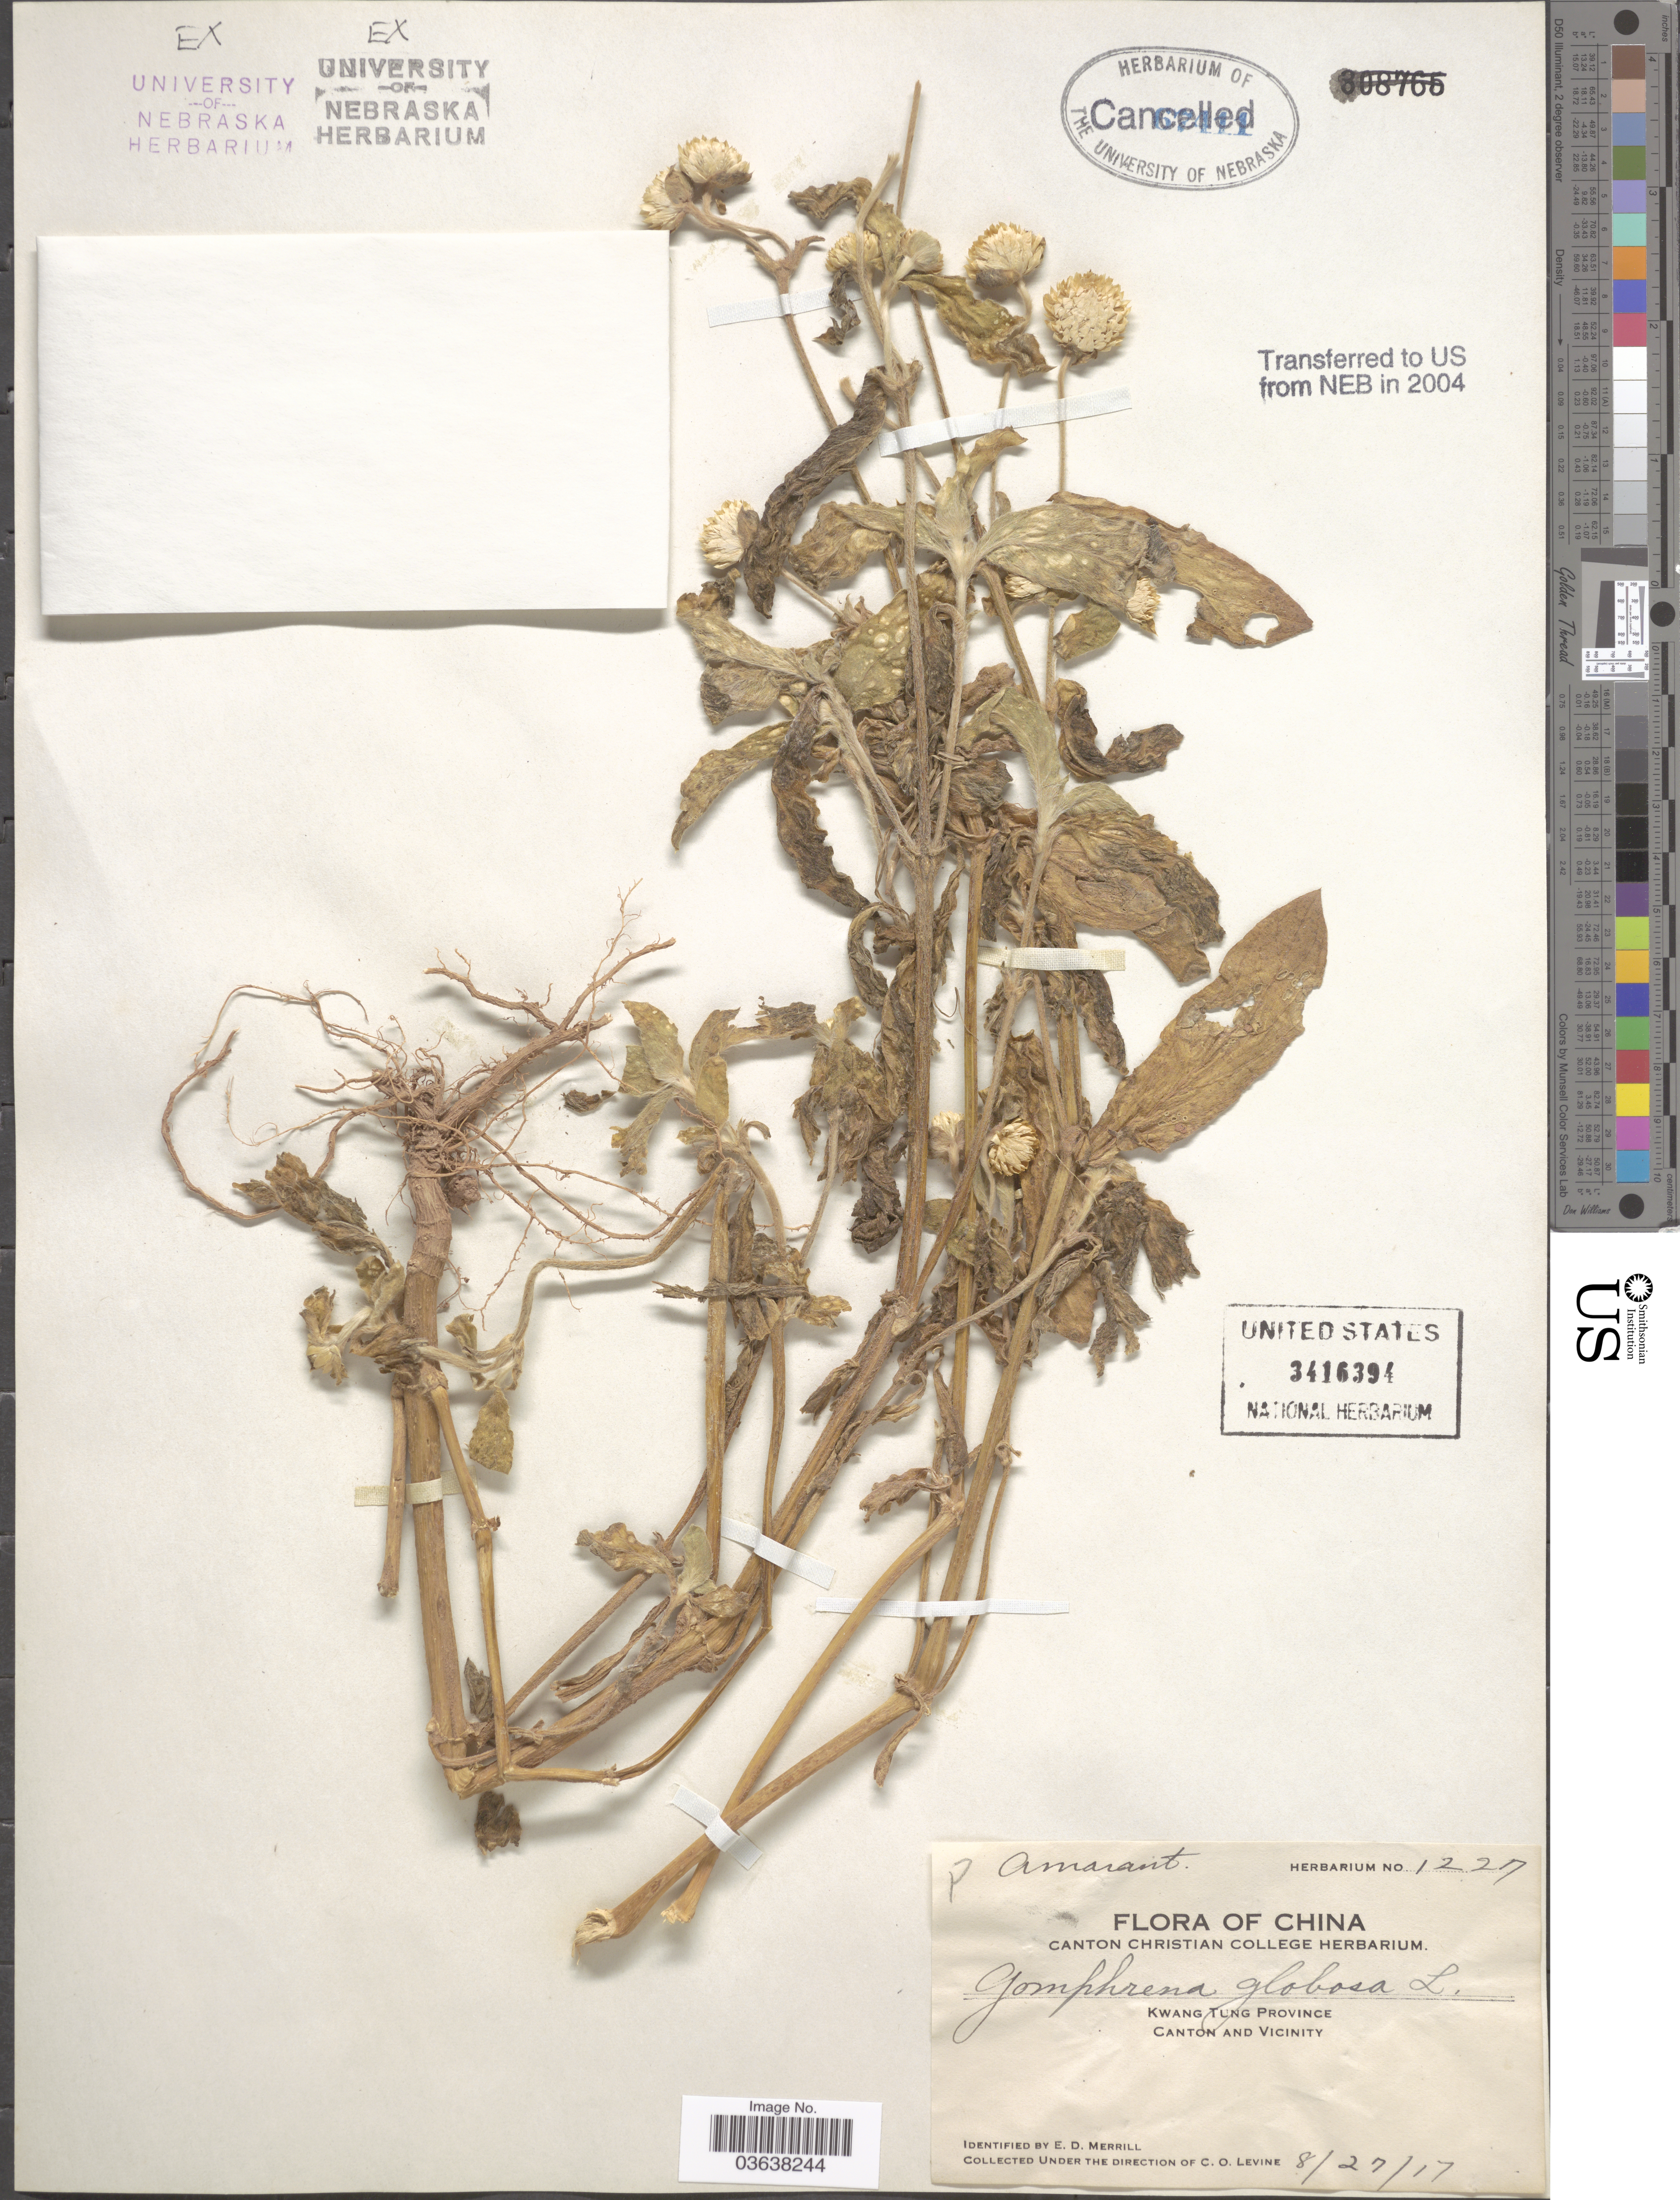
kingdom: Plantae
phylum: Tracheophyta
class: Magnoliopsida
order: Caryophyllales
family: Amaranthaceae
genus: Gomphrena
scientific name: Gomphrena globosa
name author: L.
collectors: C. O. Levine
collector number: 1227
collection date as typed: Transcribed d/m/y: 27/8/17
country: China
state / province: Guangdong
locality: Kwang Tung Province. Canton and Vicinity.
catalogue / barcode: US 3416394